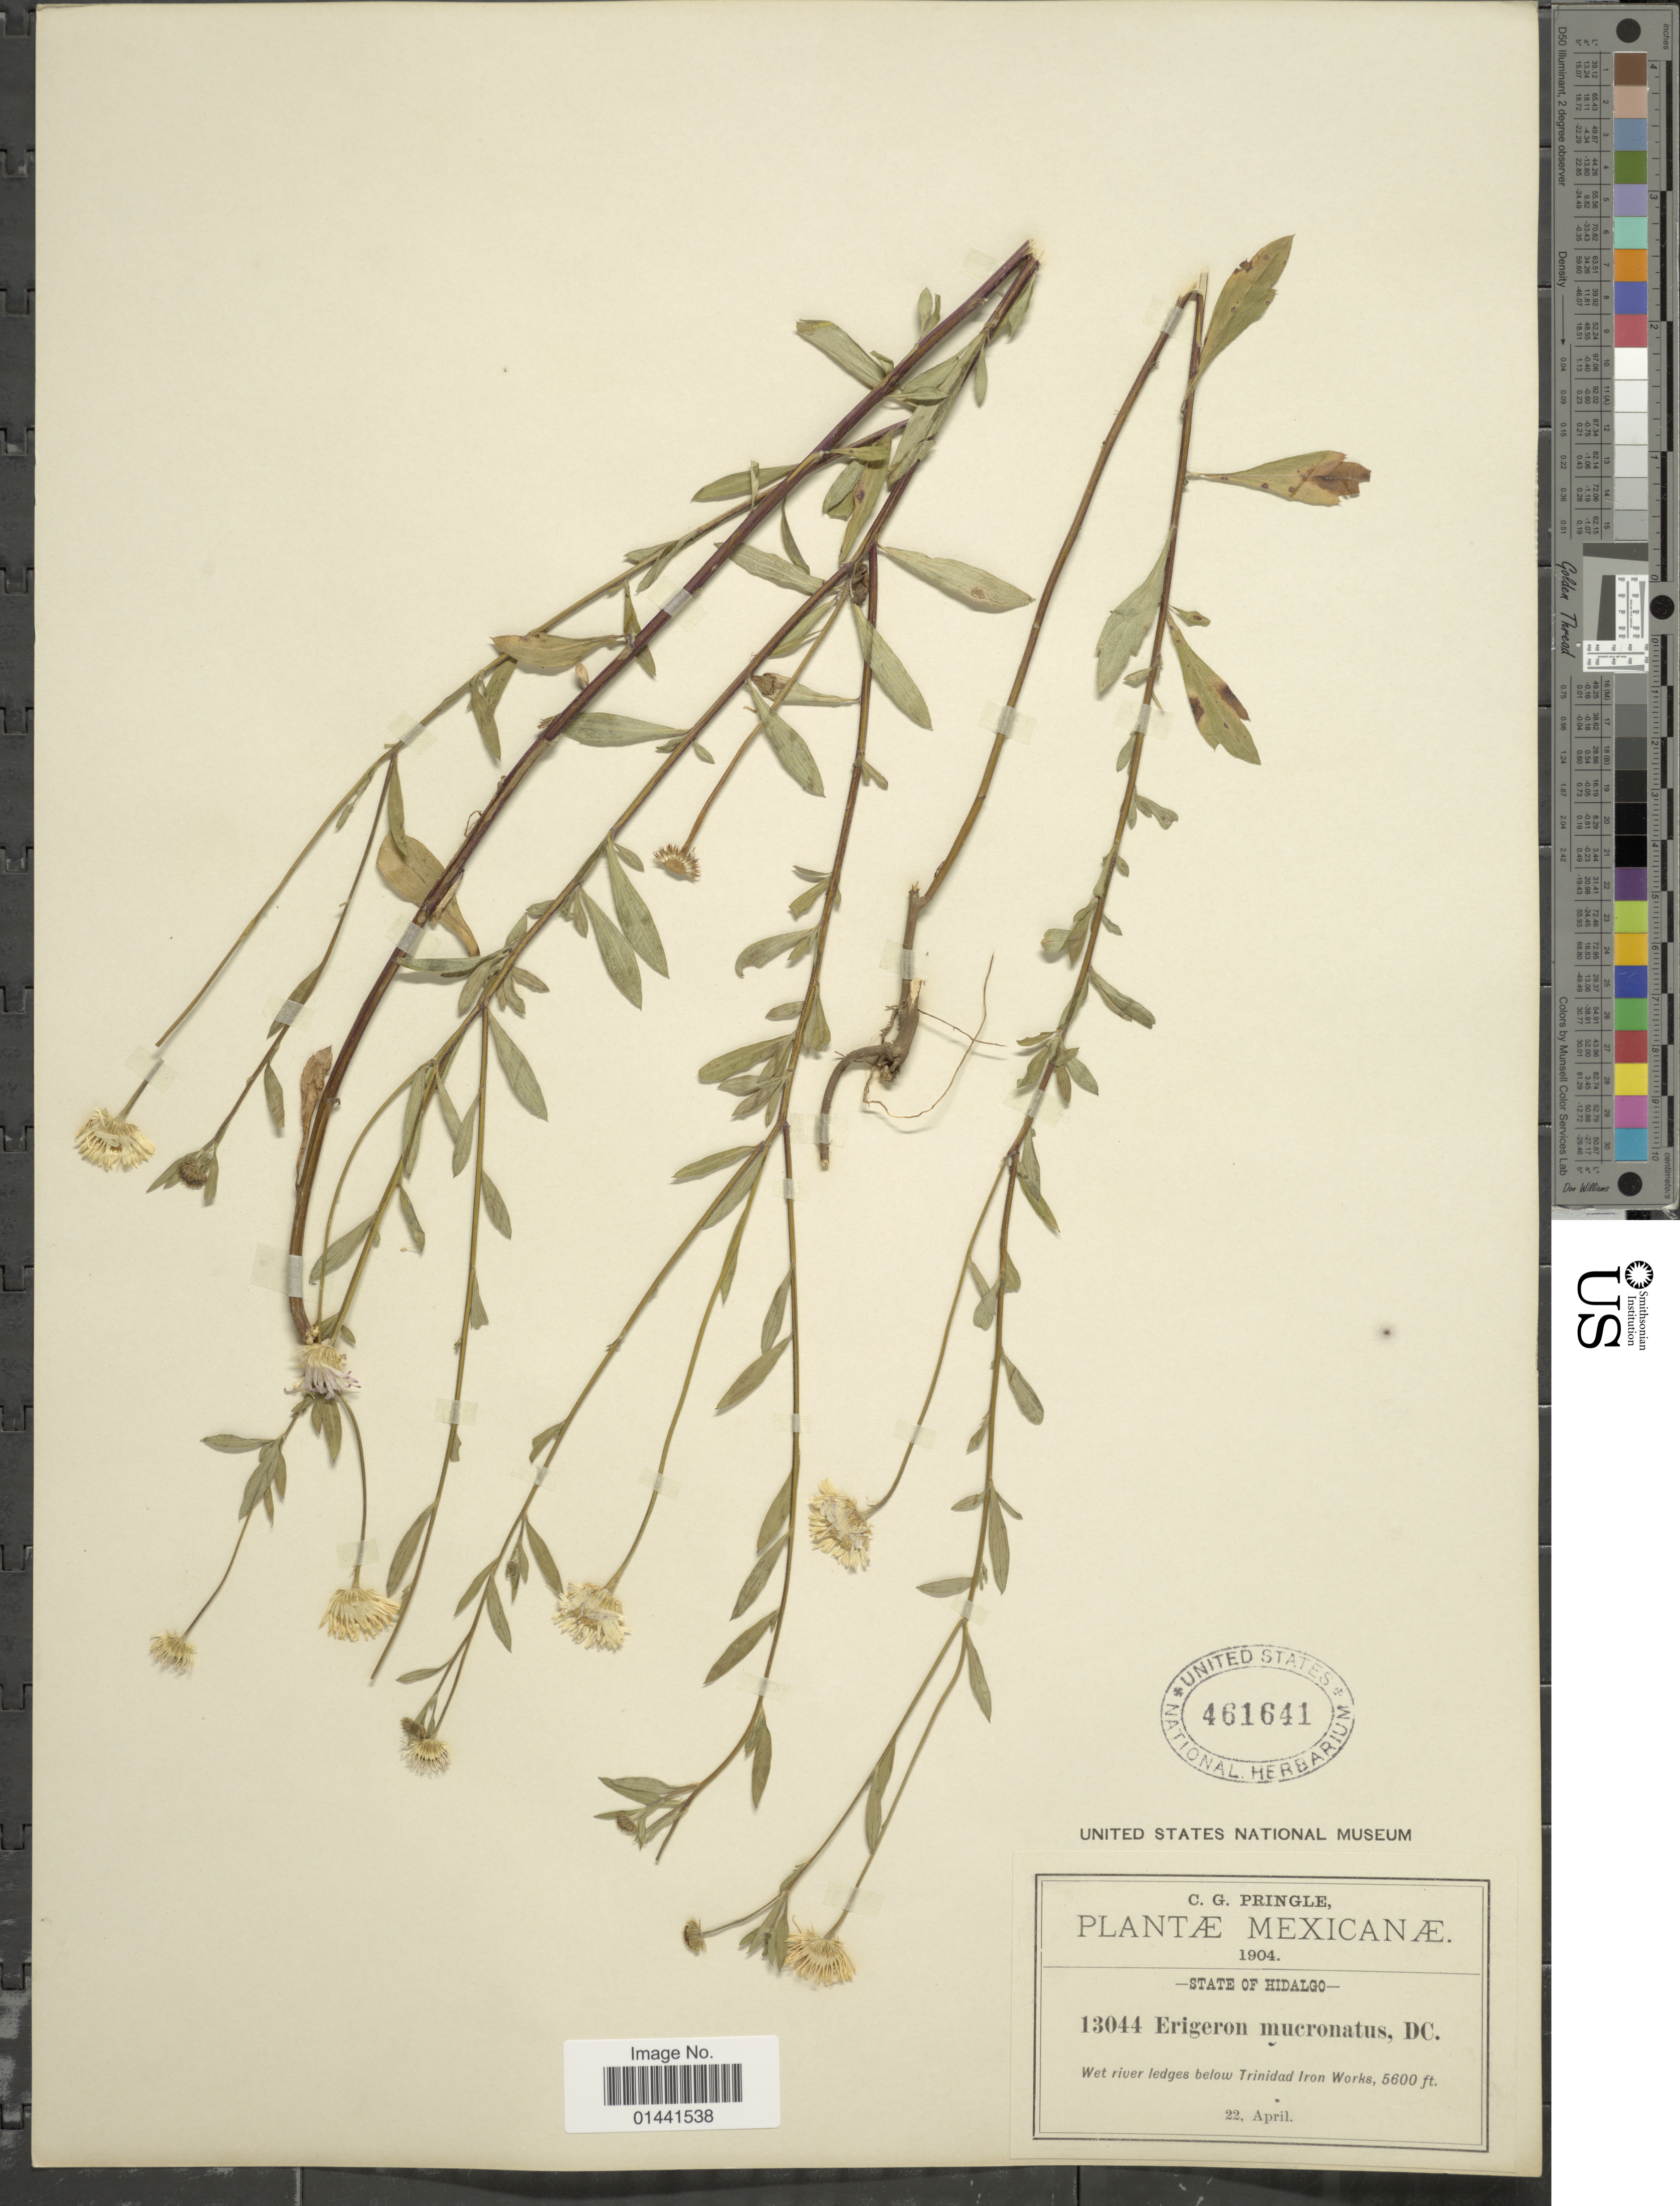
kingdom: Plantae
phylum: Tracheophyta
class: Magnoliopsida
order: Asterales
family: Asteraceae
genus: Erigeron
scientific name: Erigeron karvinskianus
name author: DC.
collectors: C. G. Pringle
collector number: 13044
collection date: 1904-04-22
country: Mexico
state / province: Hidalgo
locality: Wet rives ledges below Trinidad Iron Works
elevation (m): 1707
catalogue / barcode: US 461641